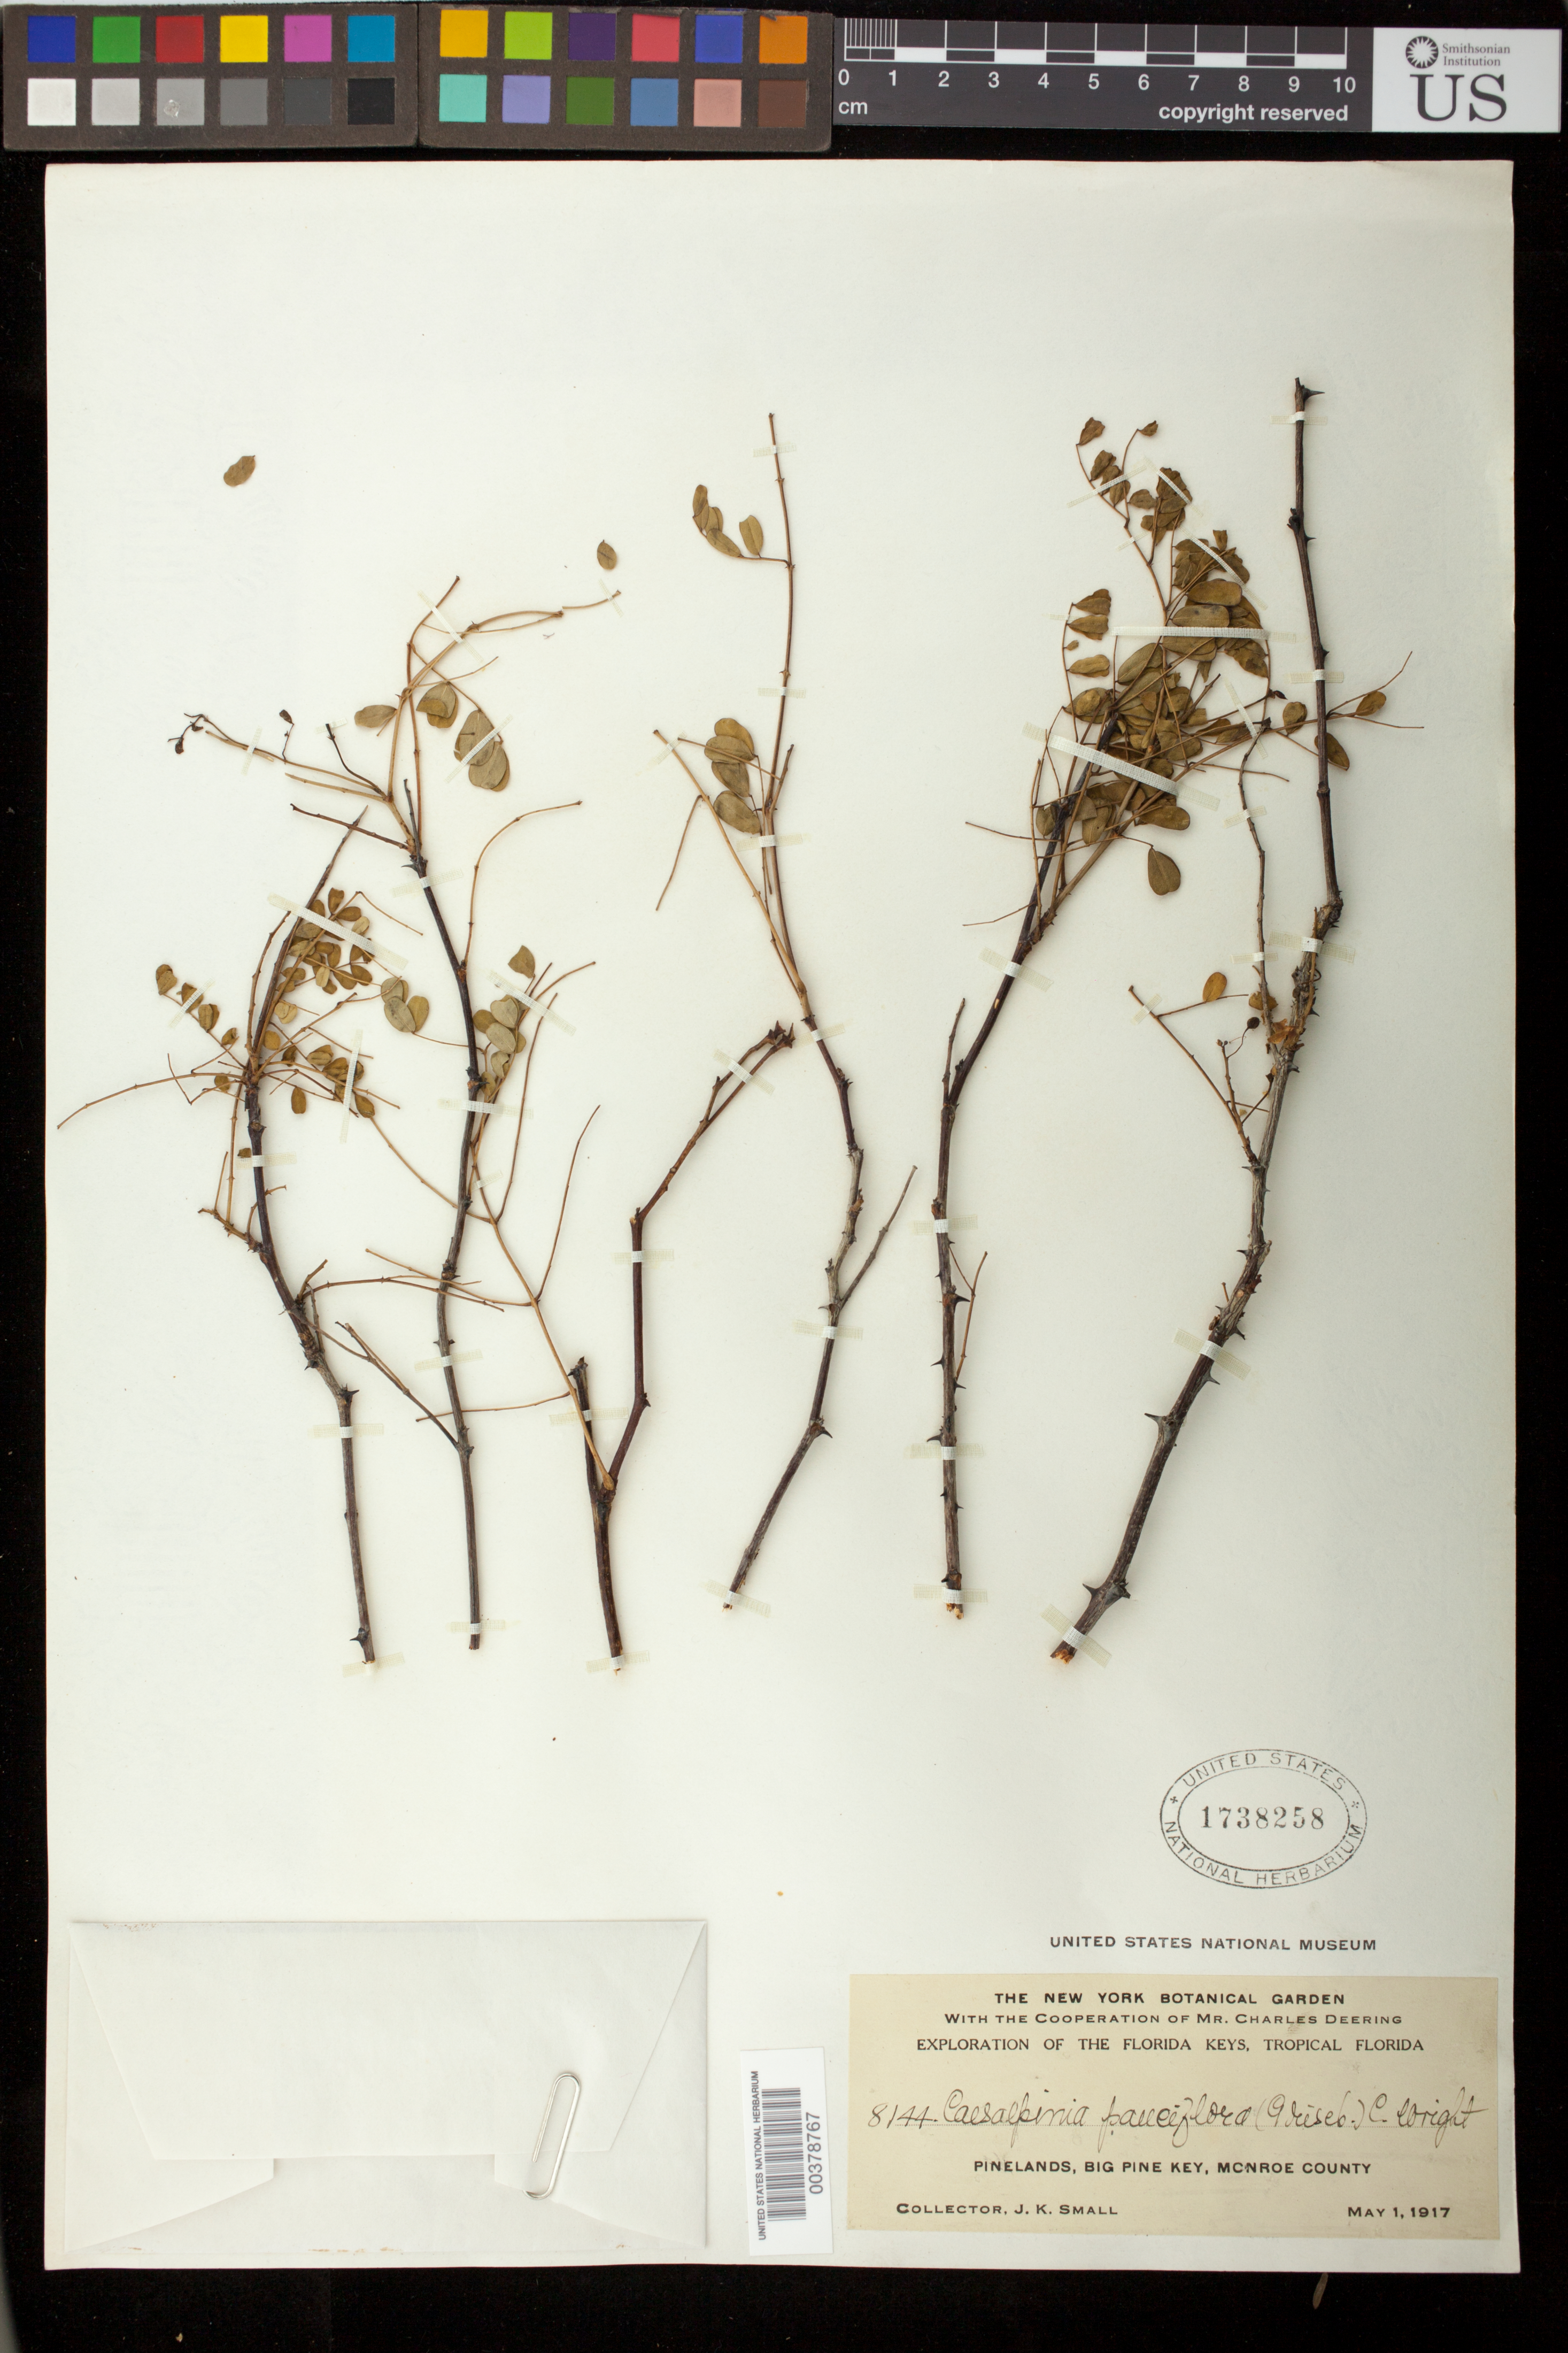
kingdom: Plantae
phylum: Tracheophyta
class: Magnoliopsida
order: Fabales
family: Fabaceae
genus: Denisophytum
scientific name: Denisophytum pauciflorum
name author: (Griseb.) Gagnon & G.P. Lewis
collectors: J. K. Small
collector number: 8144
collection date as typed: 01 May 1917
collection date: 1917-05-01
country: United States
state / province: Florida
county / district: Monroe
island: Florida Keys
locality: Big Pine Key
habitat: Pinelands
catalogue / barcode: US 1738258